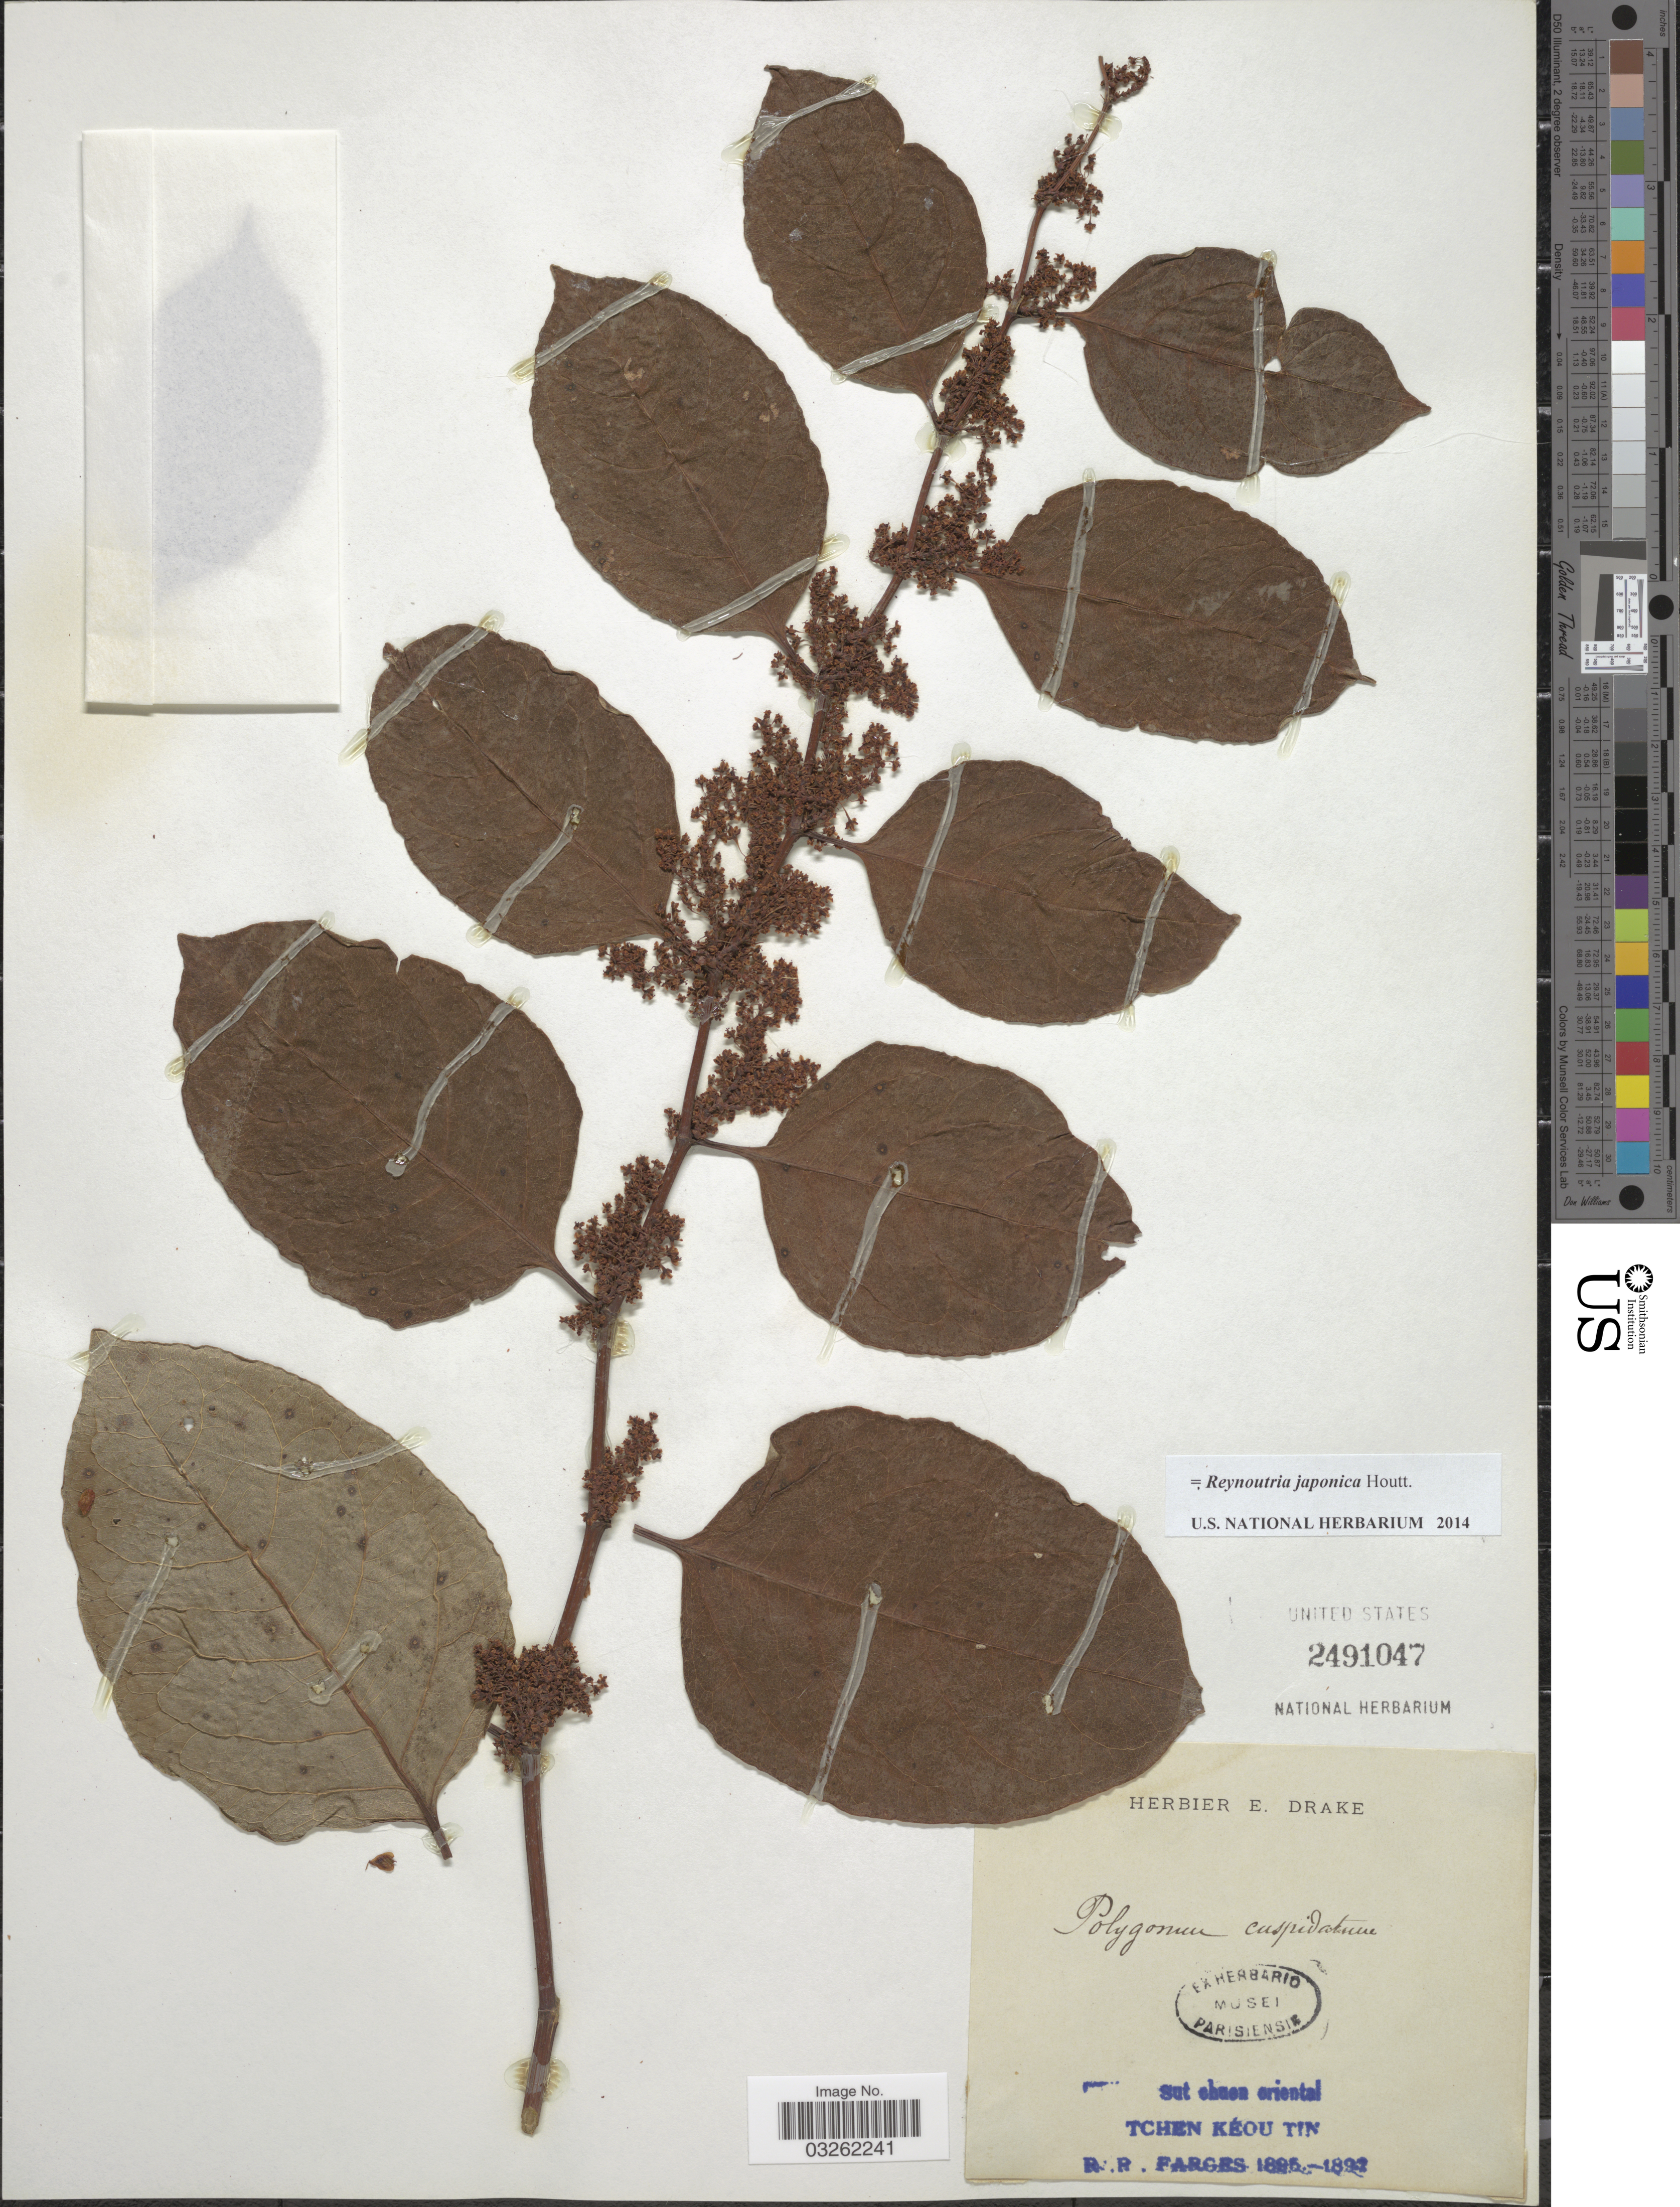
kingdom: Plantae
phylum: Tracheophyta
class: Magnoliopsida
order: Caryophyllales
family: Polygonaceae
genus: Reynoutria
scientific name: Reynoutria japonica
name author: Houtt.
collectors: R. Farges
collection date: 1890/1892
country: China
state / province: Sichuan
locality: Sut chuen oriental, Tchen Kéou Tin.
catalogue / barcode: US 2491047